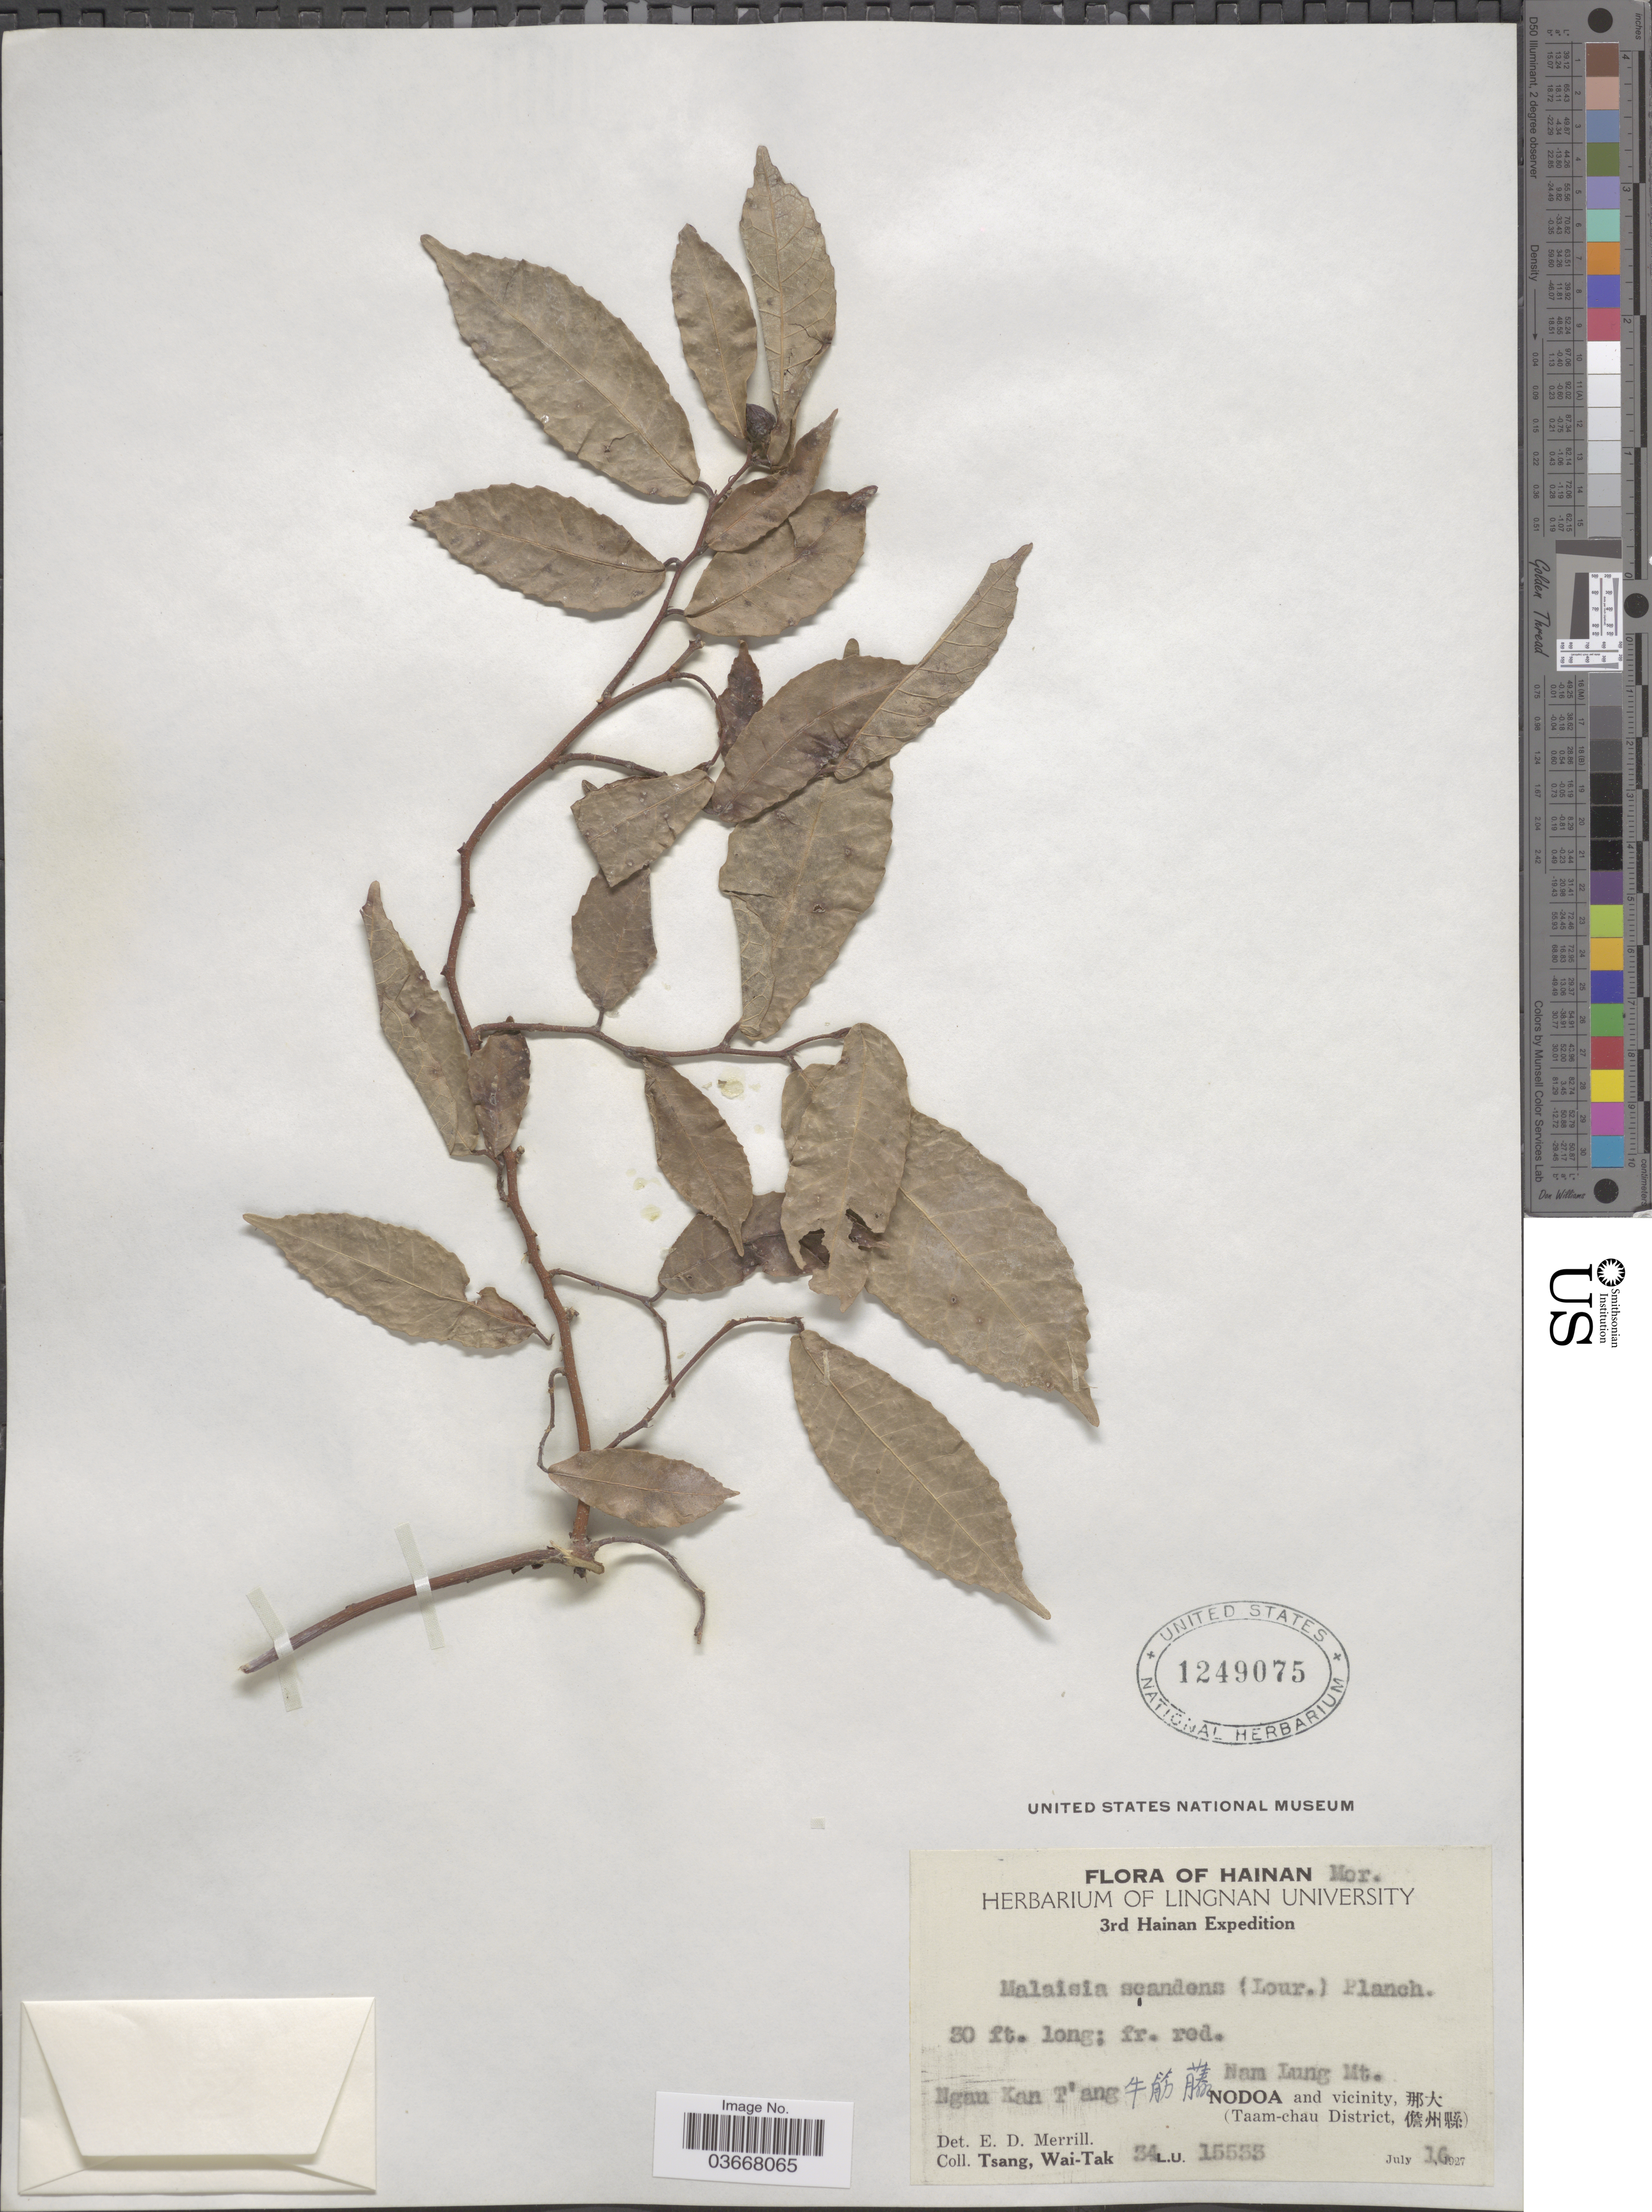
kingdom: Plantae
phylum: Tracheophyta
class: Magnoliopsida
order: Rosales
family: Moraceae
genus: Malaisia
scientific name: Malaisia scandens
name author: (Lour.) Planch.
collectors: W. T. Tsang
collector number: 34L.U.15533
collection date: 1927-07-16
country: China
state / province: Hainan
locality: Nam Lung Mt. Ngau Kan T'ang X. Nodoa and vicinity, X (Taam-chau District, X).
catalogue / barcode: US 1249075